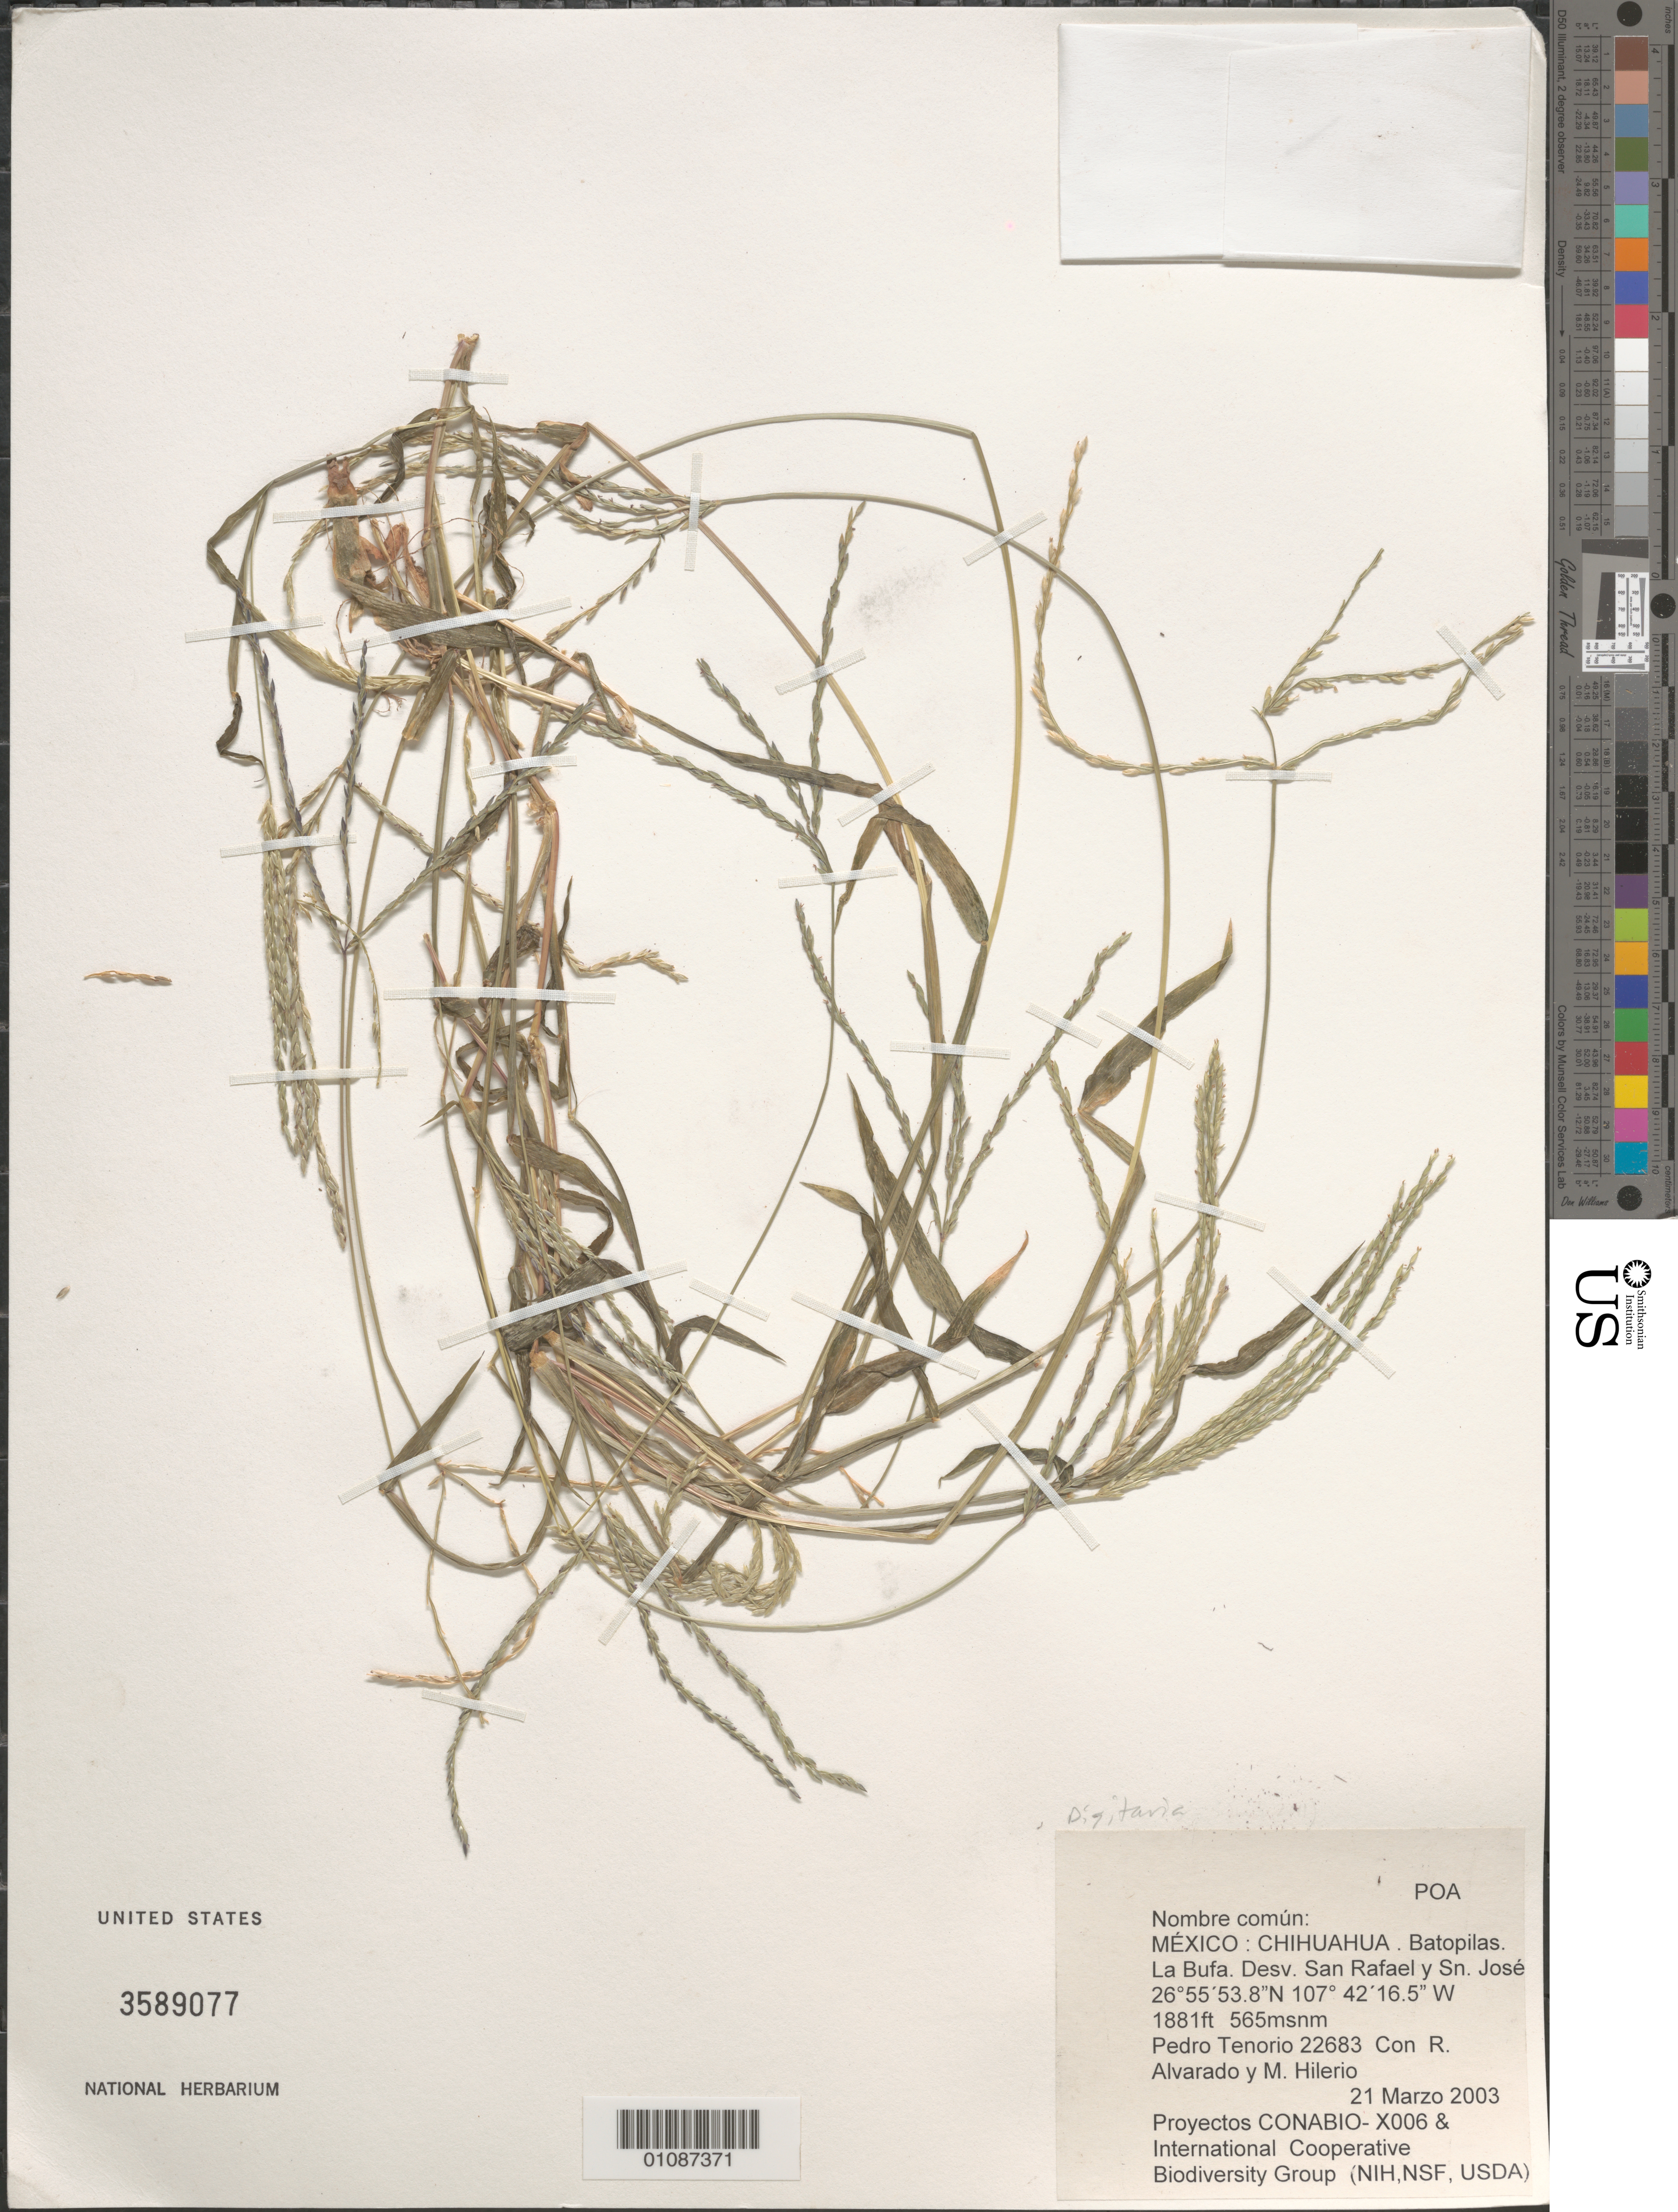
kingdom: Plantae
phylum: Tracheophyta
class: Liliopsida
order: Poales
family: Poaceae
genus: Digitaria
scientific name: Digitaria sp.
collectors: P. Tenorio L., R. Alvarado & M. Hilerio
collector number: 22683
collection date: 2003-03-21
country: Mexico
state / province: Chihuahua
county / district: Batopilas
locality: La Bufa, Desv. San Rafael y San. Jose.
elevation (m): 573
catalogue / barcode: US 3589077